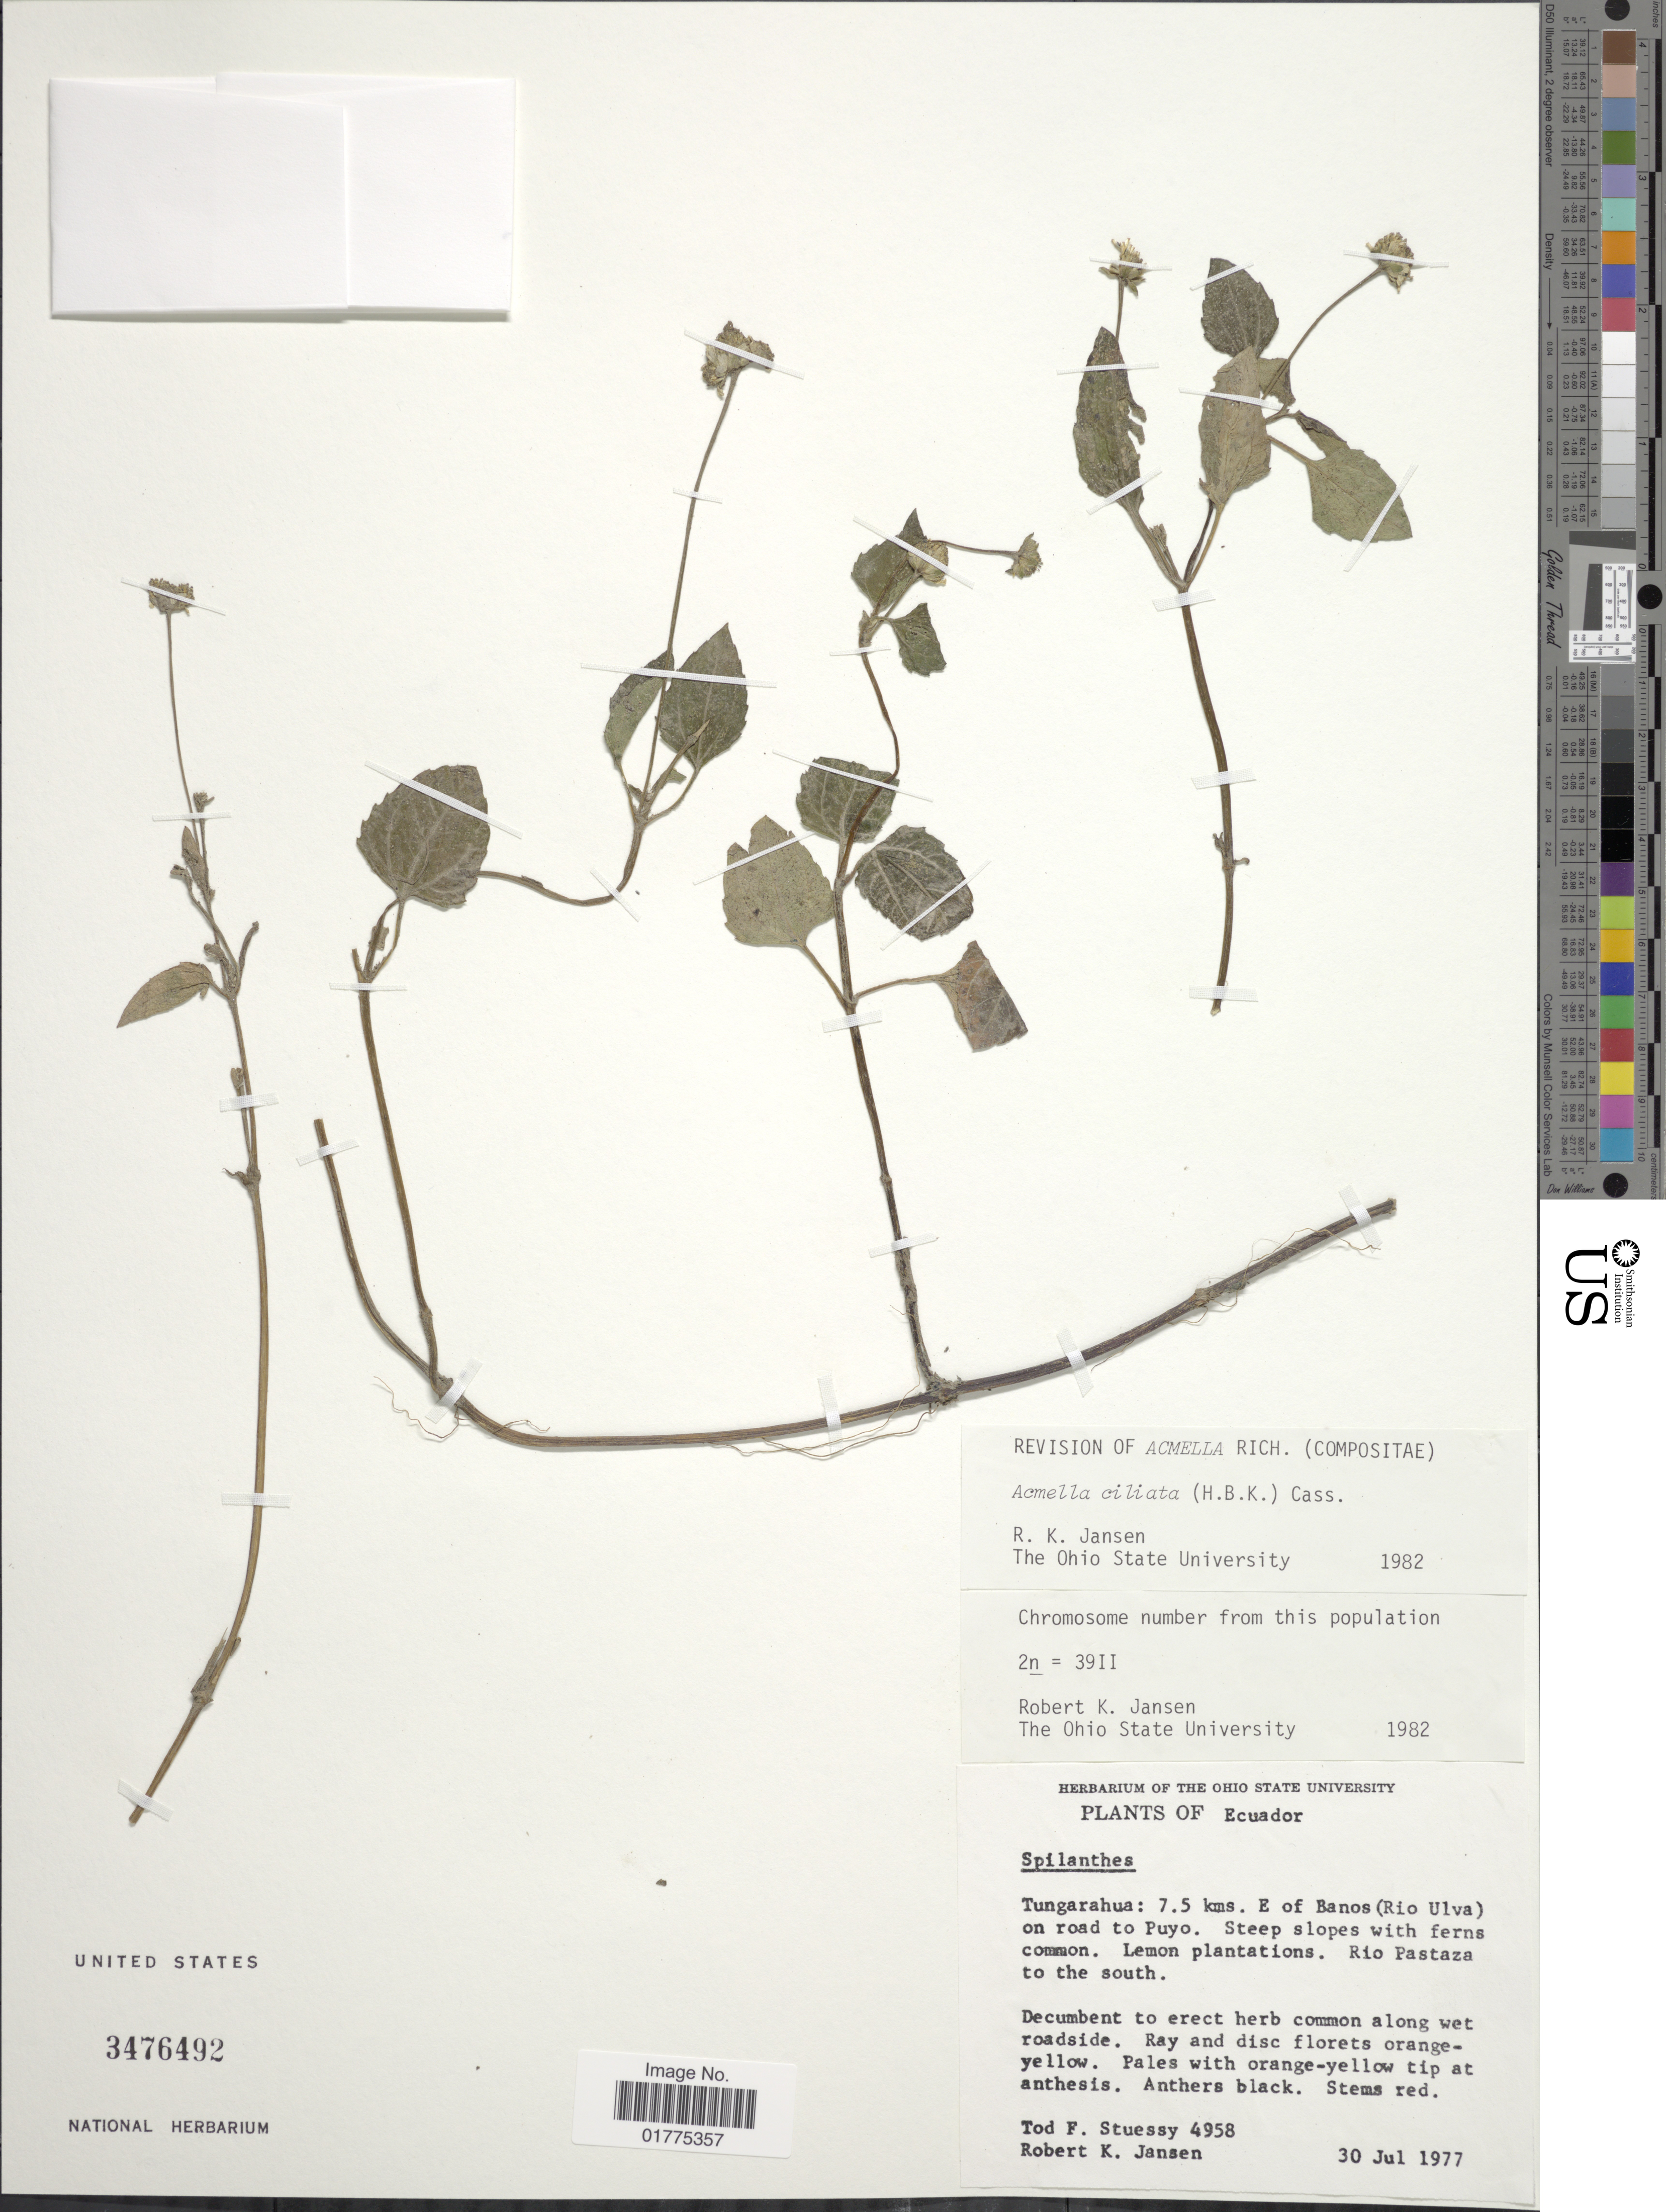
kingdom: Plantae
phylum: Tracheophyta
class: Magnoliopsida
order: Asterales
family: Asteraceae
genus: Acmella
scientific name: Acmella ciliata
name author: (Kunth) Cass.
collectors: T. Stuessy & R. K. Jansen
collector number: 4958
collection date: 1977-07-30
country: Ecuador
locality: Tungarahua: 7.5 kms. E of Banos (Rio Ulva) on road to Puyo, Rio Pastaza to the south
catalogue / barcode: US 3476492